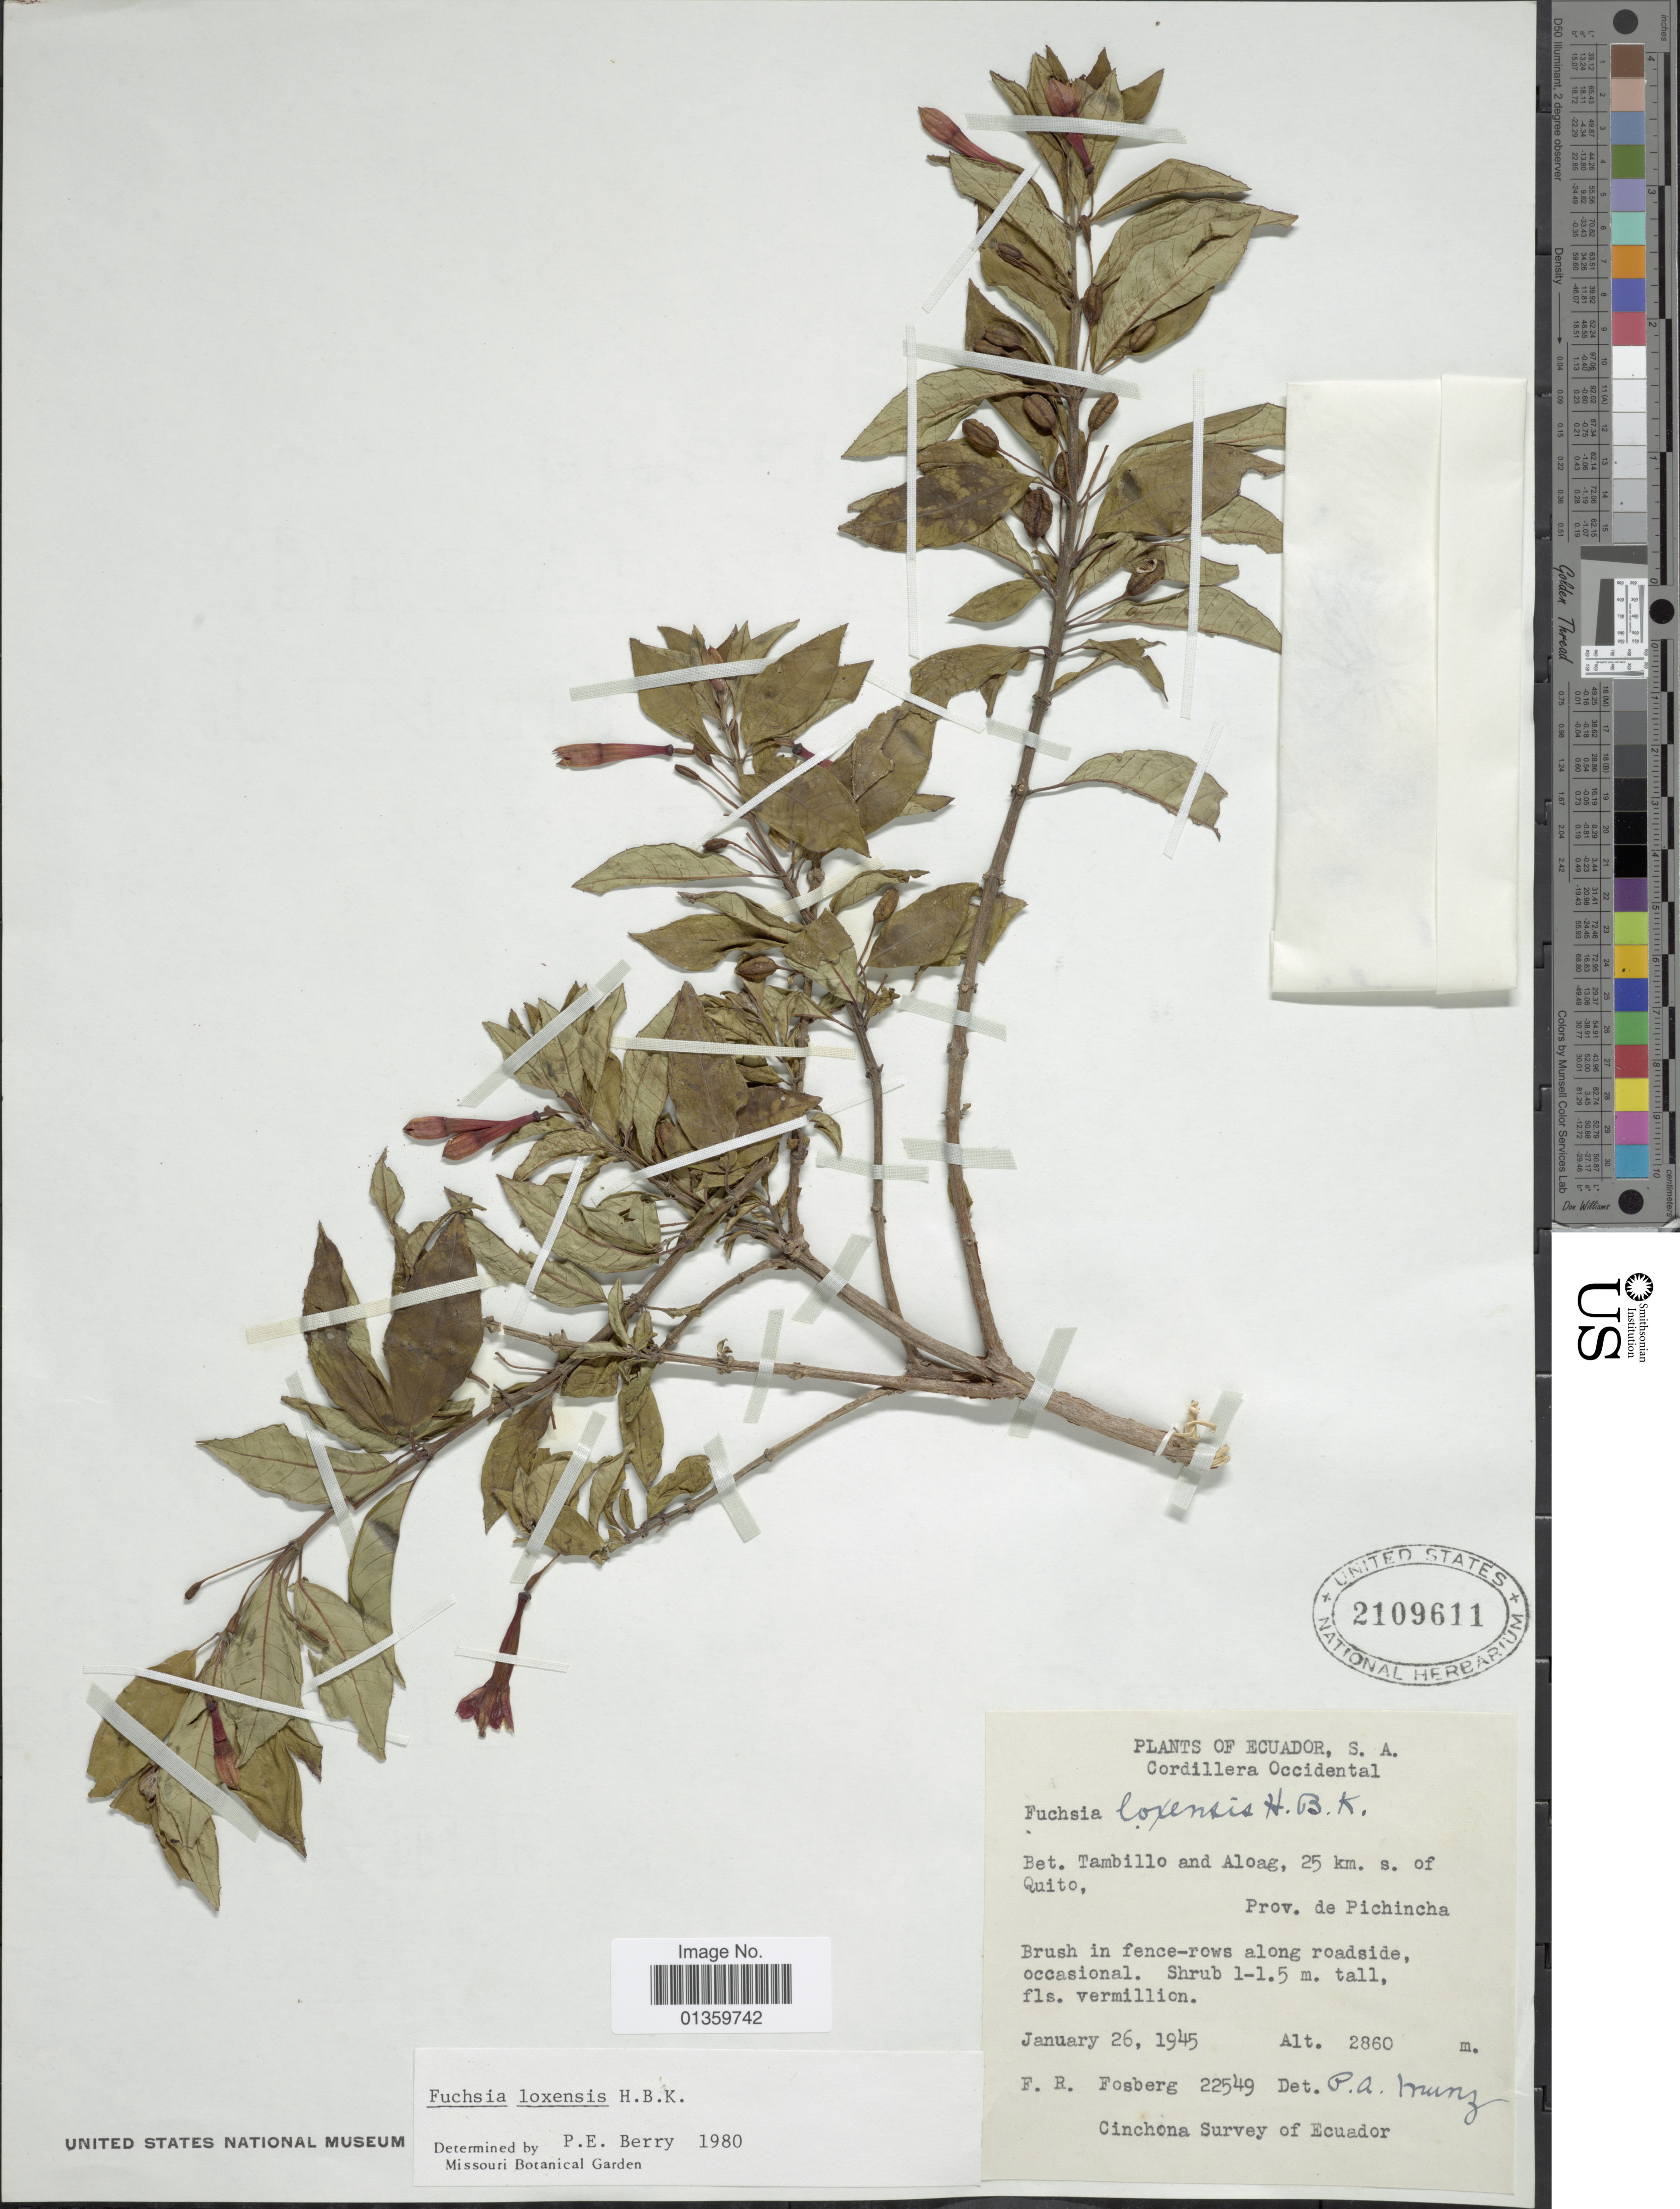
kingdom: Plantae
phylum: Tracheophyta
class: Magnoliopsida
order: Myrtales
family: Onagraceae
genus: Fuchsia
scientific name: Fuchsia loxensis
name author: Kunth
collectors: F. R. Fosberg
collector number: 22549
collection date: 1945-01-26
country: Ecuador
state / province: Pichincha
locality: Bet. Tambillo and Aloag, 25 km. s. of Quito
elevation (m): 2860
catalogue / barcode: US 2109611